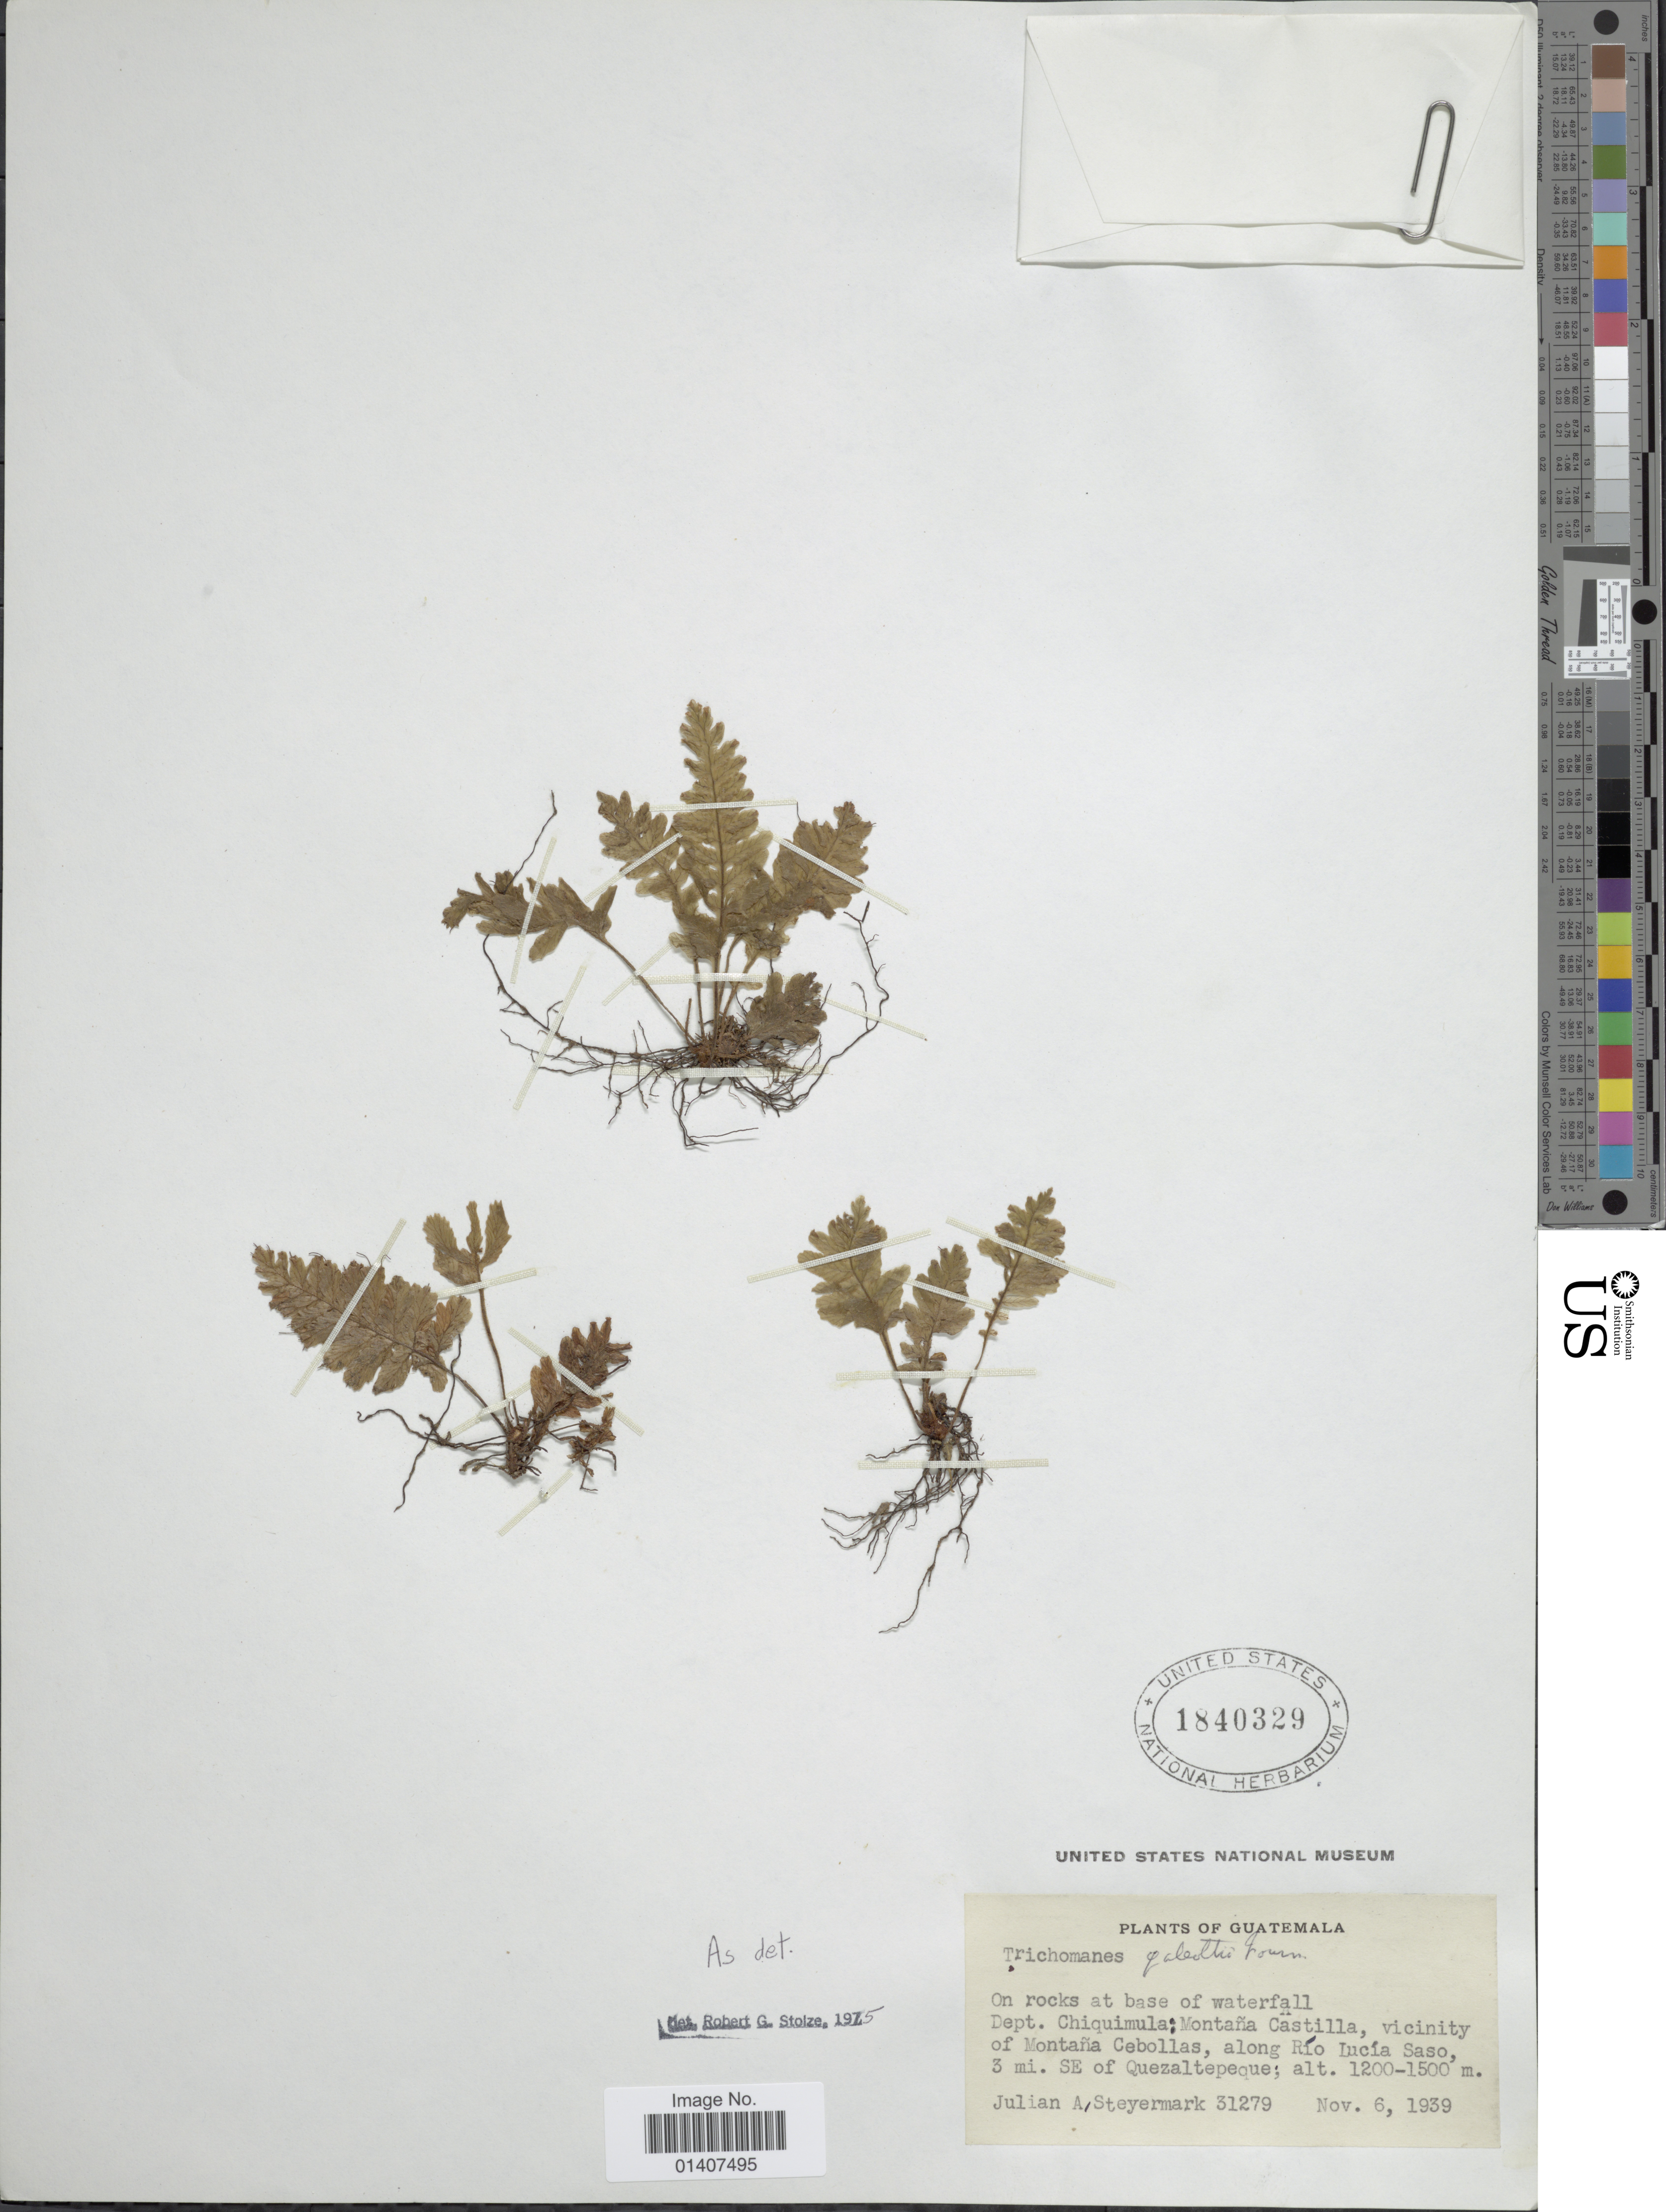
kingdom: Plantae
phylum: Tracheophyta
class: Polypodiopsida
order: Hymenophyllales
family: Hymenophyllaceae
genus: Trichomanes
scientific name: Trichomanes galeottii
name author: E. Fourn.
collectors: J. Steyermark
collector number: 31279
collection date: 1939-11-06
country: Guatemala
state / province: Chiquimula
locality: On rocks at base of Waterfall, Dept. Chiquimula: MOntana Castilla, vicinity of Montana Cebollas, along Rio Luzia Saso, 3mi. SE of Quezaltepequi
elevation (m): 1200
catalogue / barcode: US 1840329